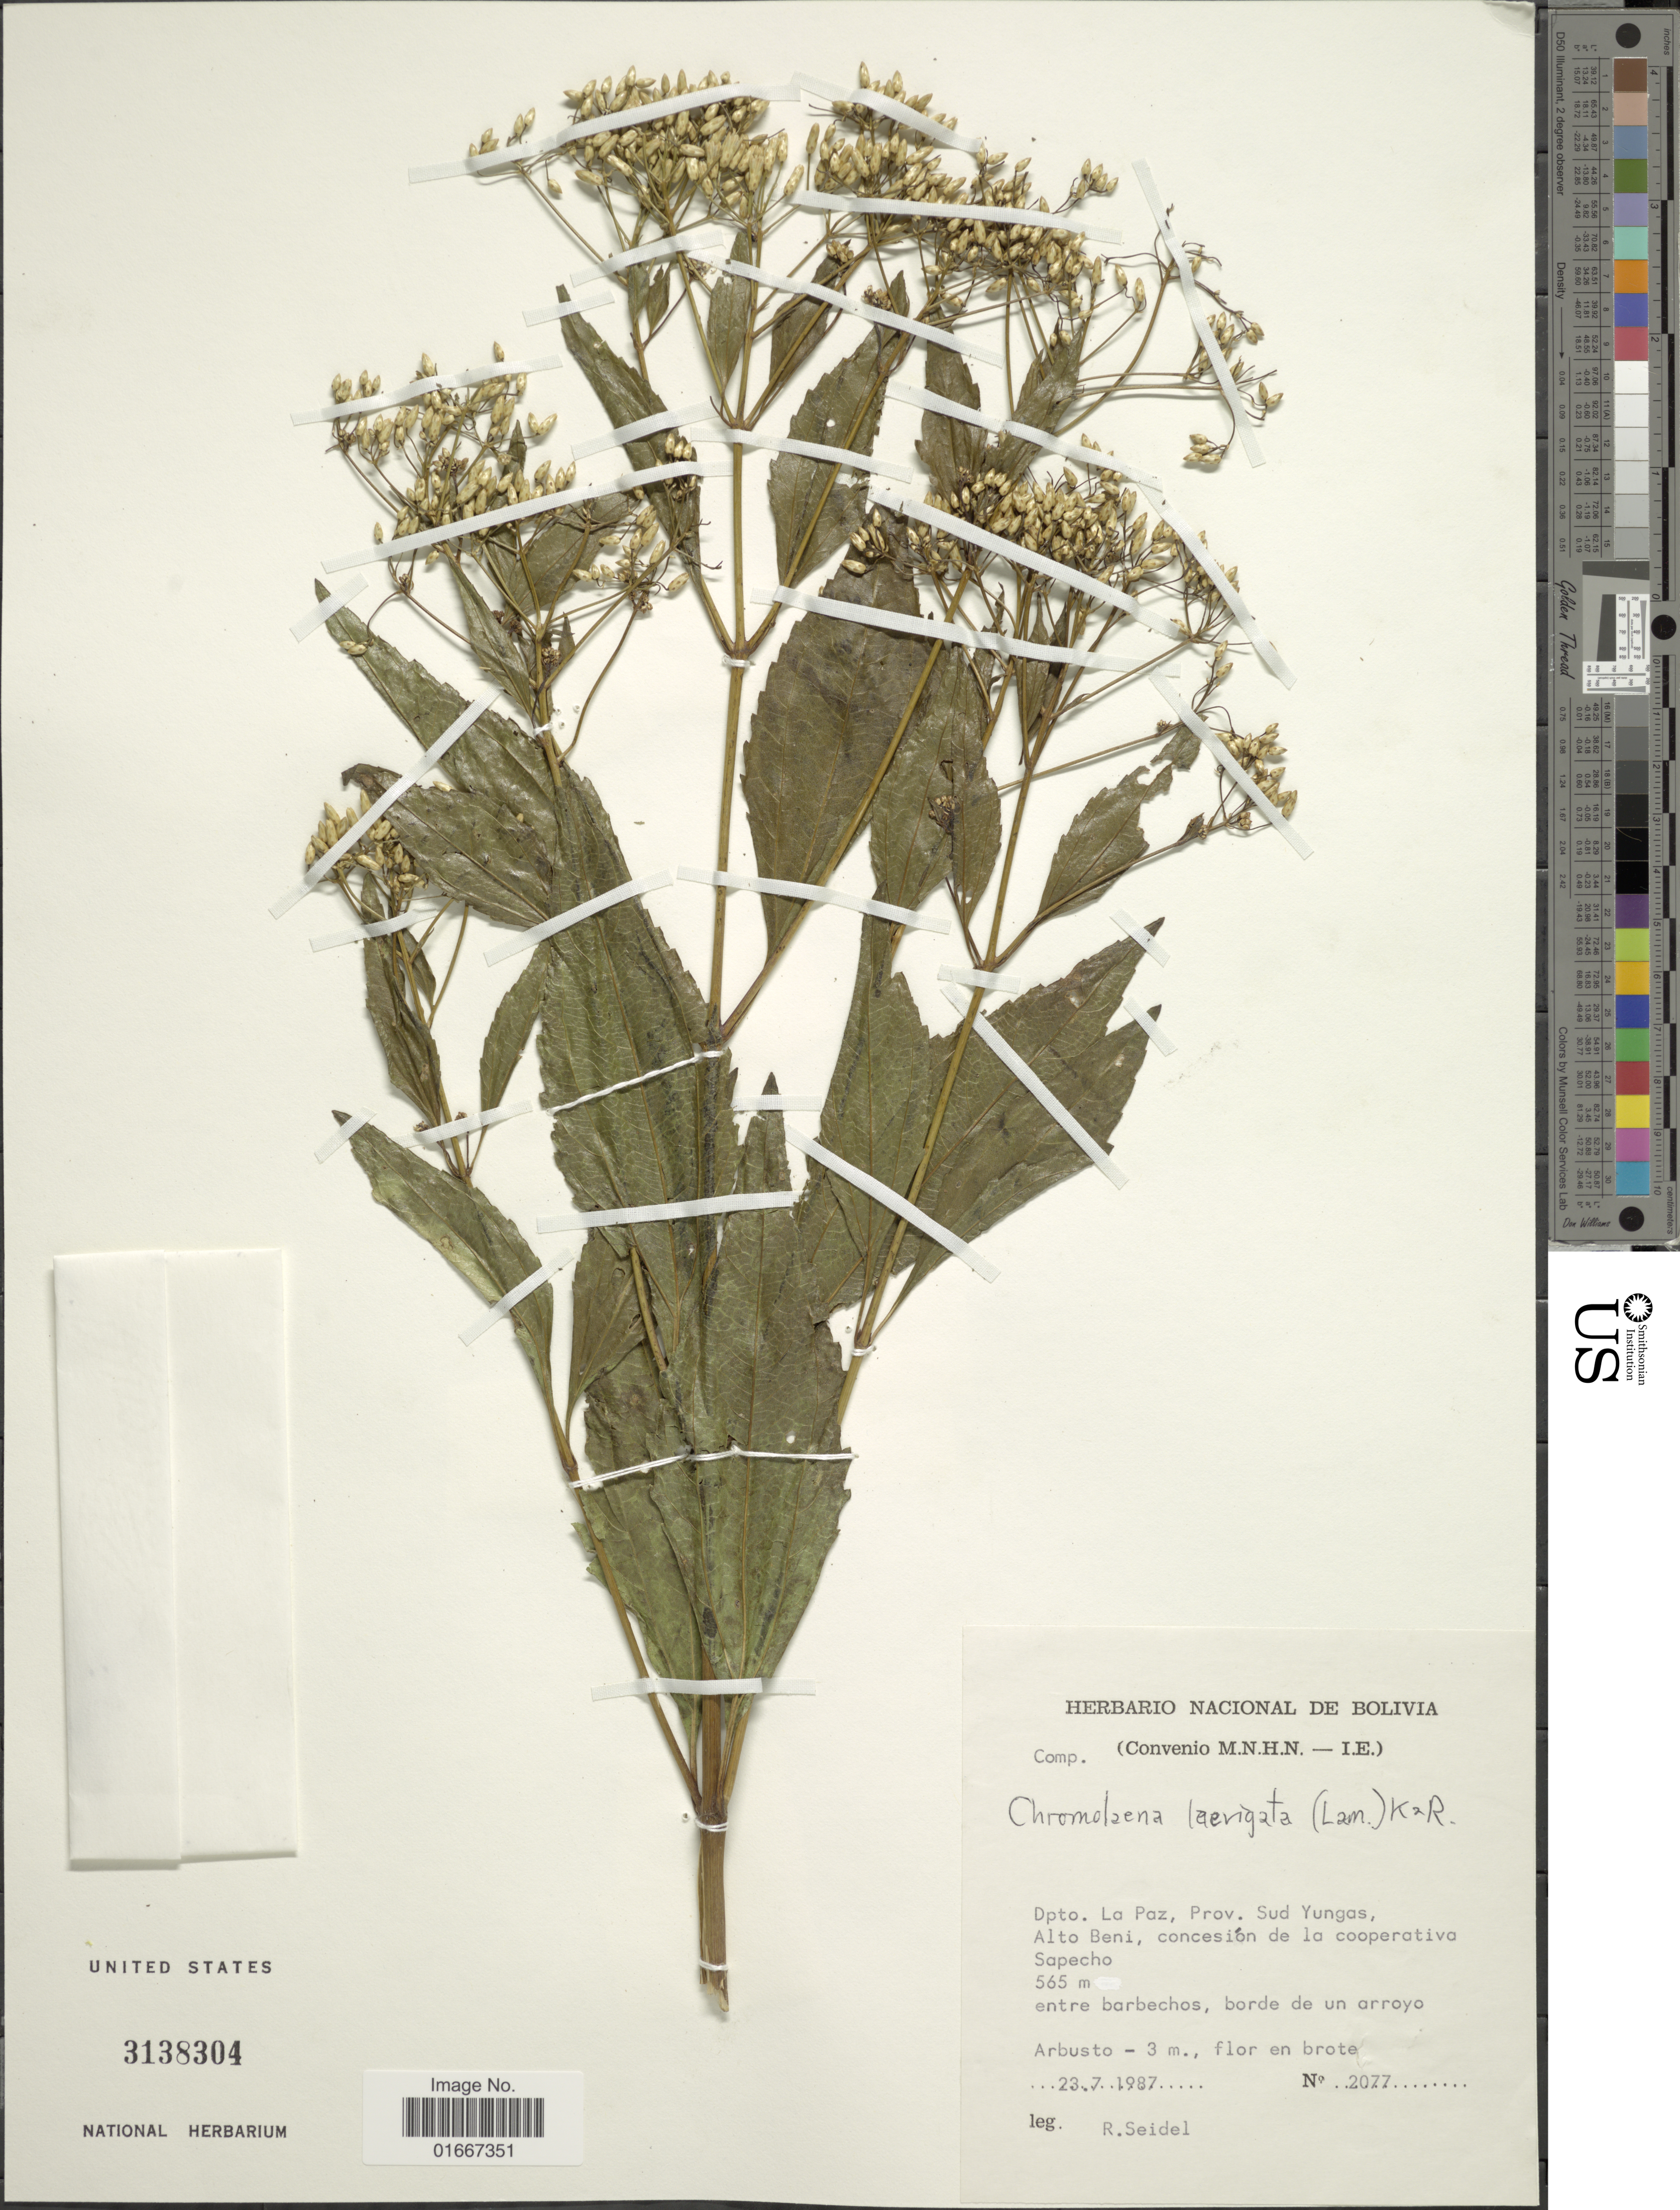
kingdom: Plantae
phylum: Tracheophyta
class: Magnoliopsida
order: Asterales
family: Asteraceae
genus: Chromolaena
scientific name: Chromolaena laevigata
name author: (Lam.) R.M. King & H. Rob.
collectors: R. Seidel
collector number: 2077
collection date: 1989-07-23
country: Bolivia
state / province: La Paz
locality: Prov. Sud Yungas, Alto Beni, concesion de la cooperativa Sapecho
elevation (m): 565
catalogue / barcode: US 3138304